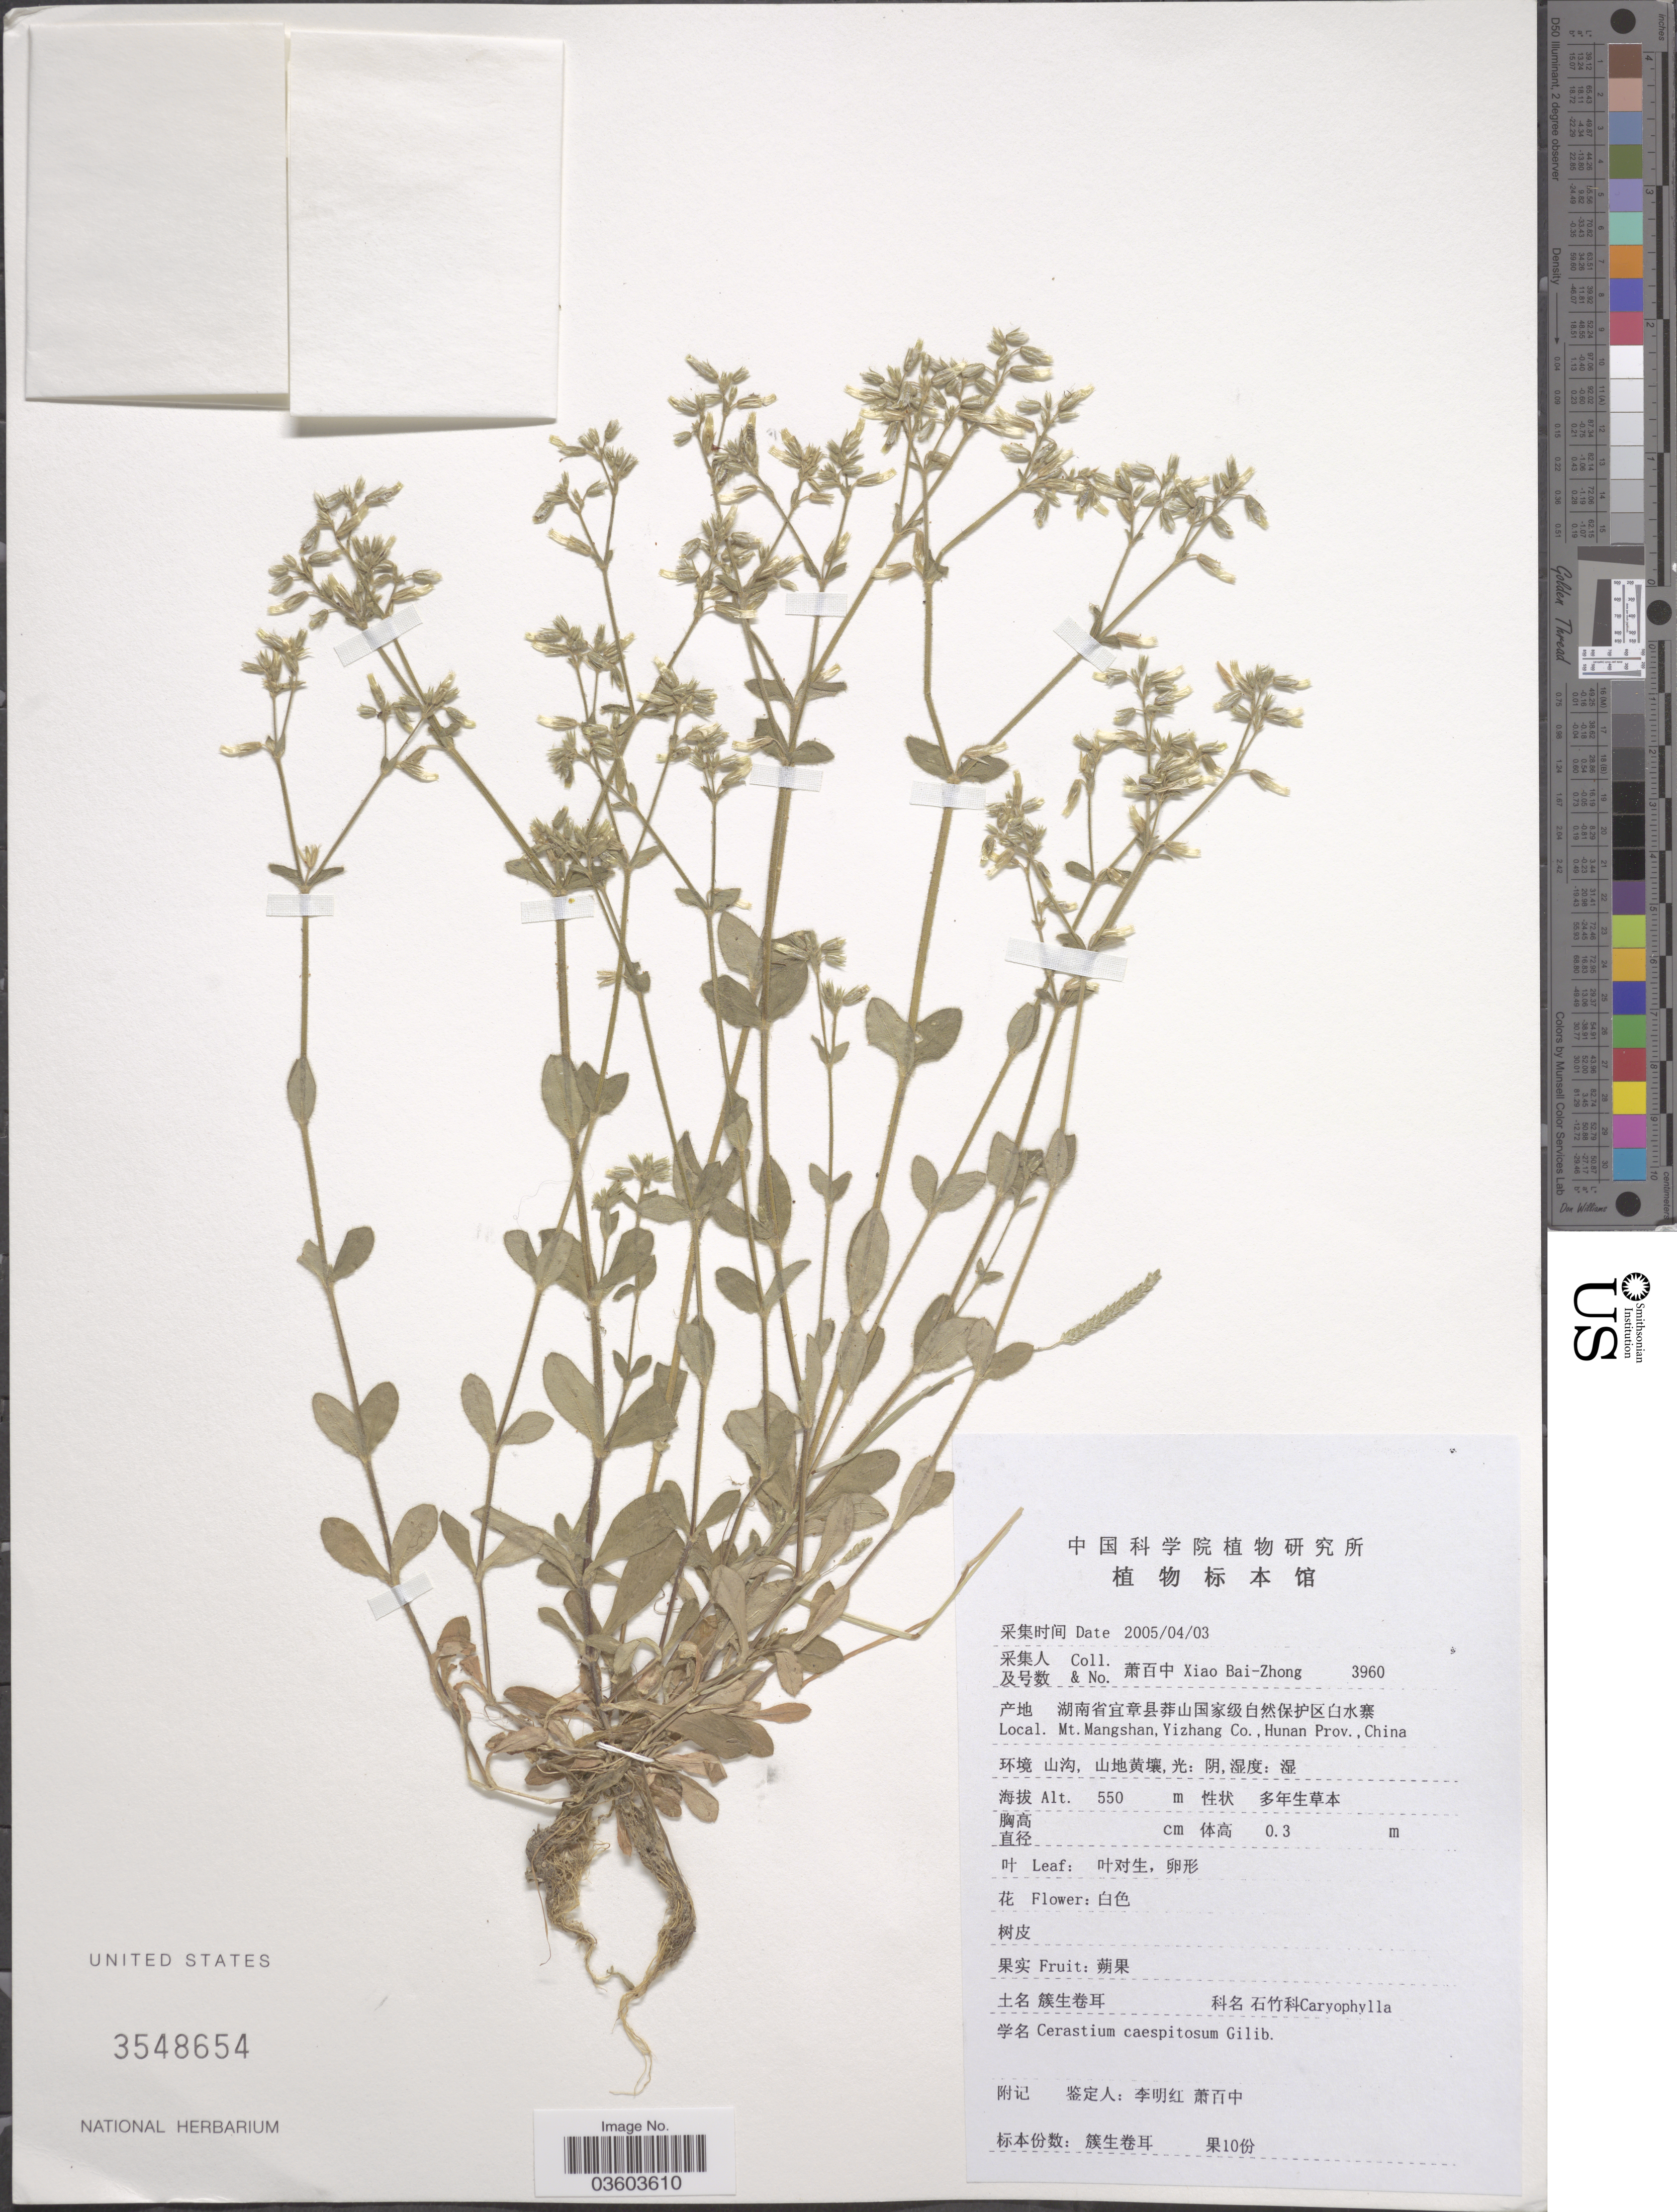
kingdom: Plantae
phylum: Tracheophyta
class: Magnoliopsida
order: Caryophyllales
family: Caryophyllaceae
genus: Cerastium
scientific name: Cerastium caespitosum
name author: Rchb. & Kit.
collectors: B. Z. Xiao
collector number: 3960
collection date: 2005-04-03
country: China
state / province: Hunan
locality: Mt. Mangshan, Yizhang Co.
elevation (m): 550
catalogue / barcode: US 3548654